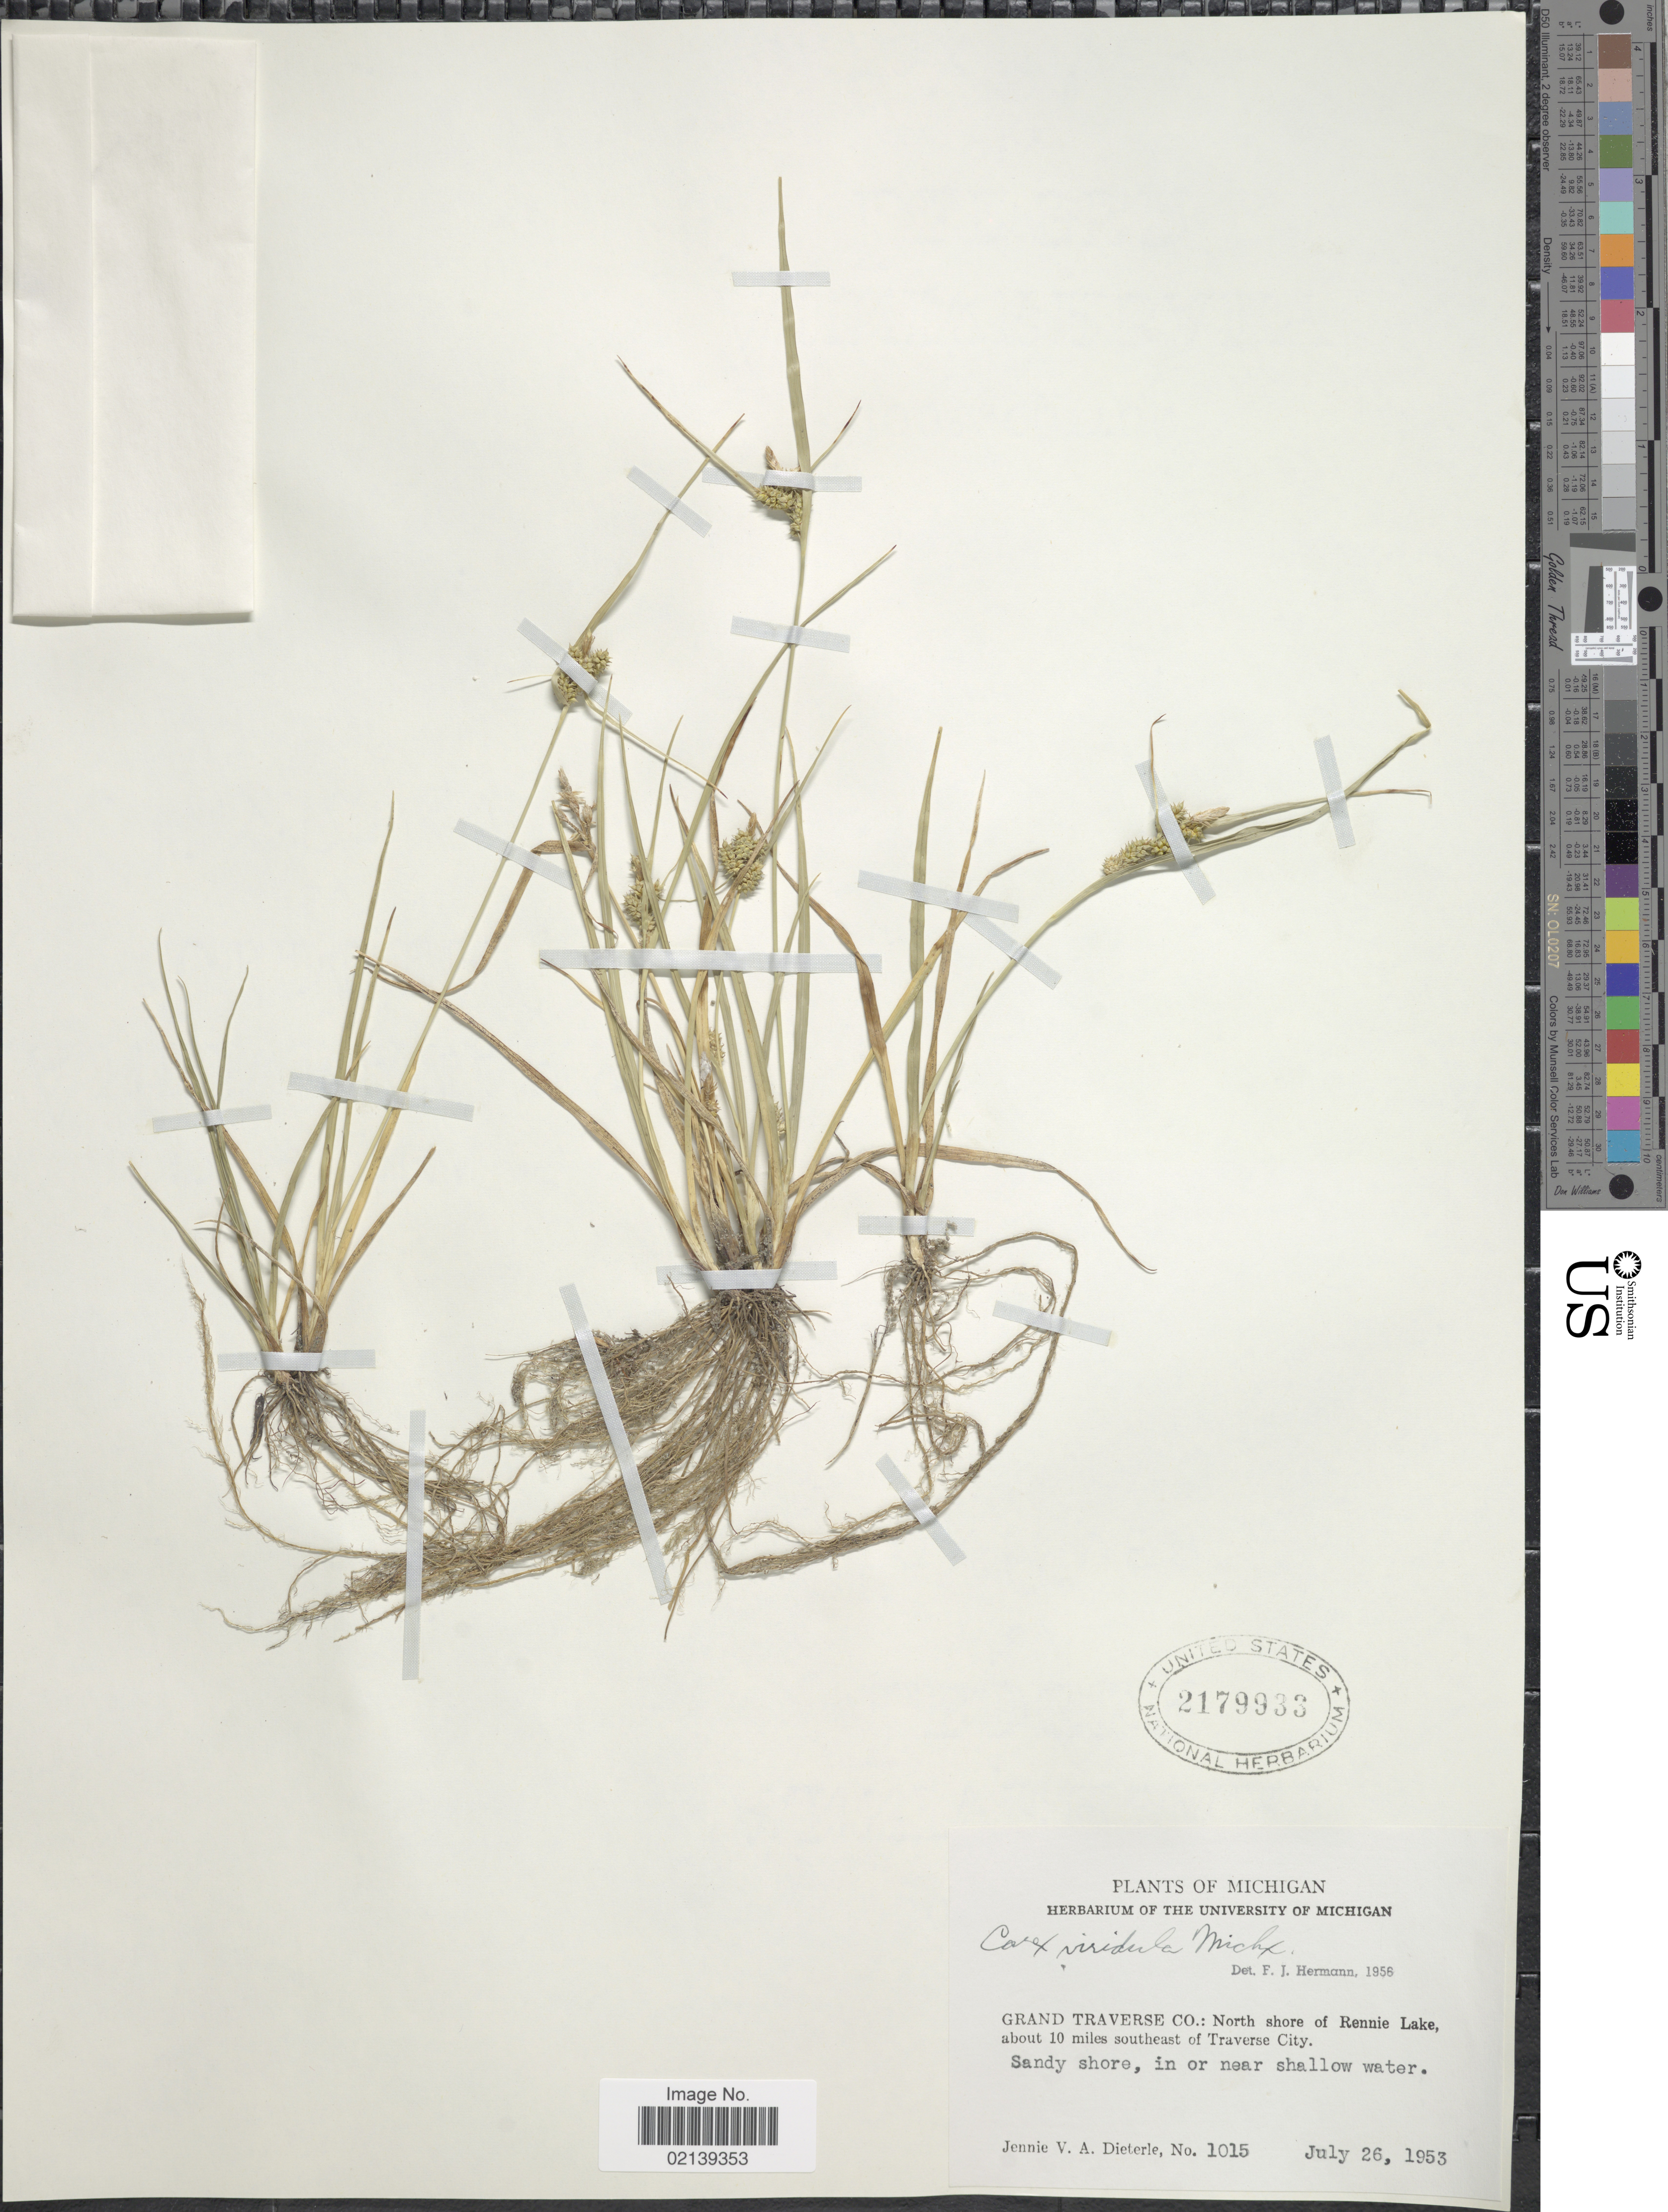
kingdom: Plantae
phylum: Tracheophyta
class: Liliopsida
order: Poales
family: Cyperaceae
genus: Carex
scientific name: Carex oederi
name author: Retz.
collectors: J. Dieterle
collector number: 1015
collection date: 1953-07-26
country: United States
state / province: Michigan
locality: Grand Traverse Co.: North shore of Rennie Lake, about 10 miles southeast of Traverse City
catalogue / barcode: US 2179933